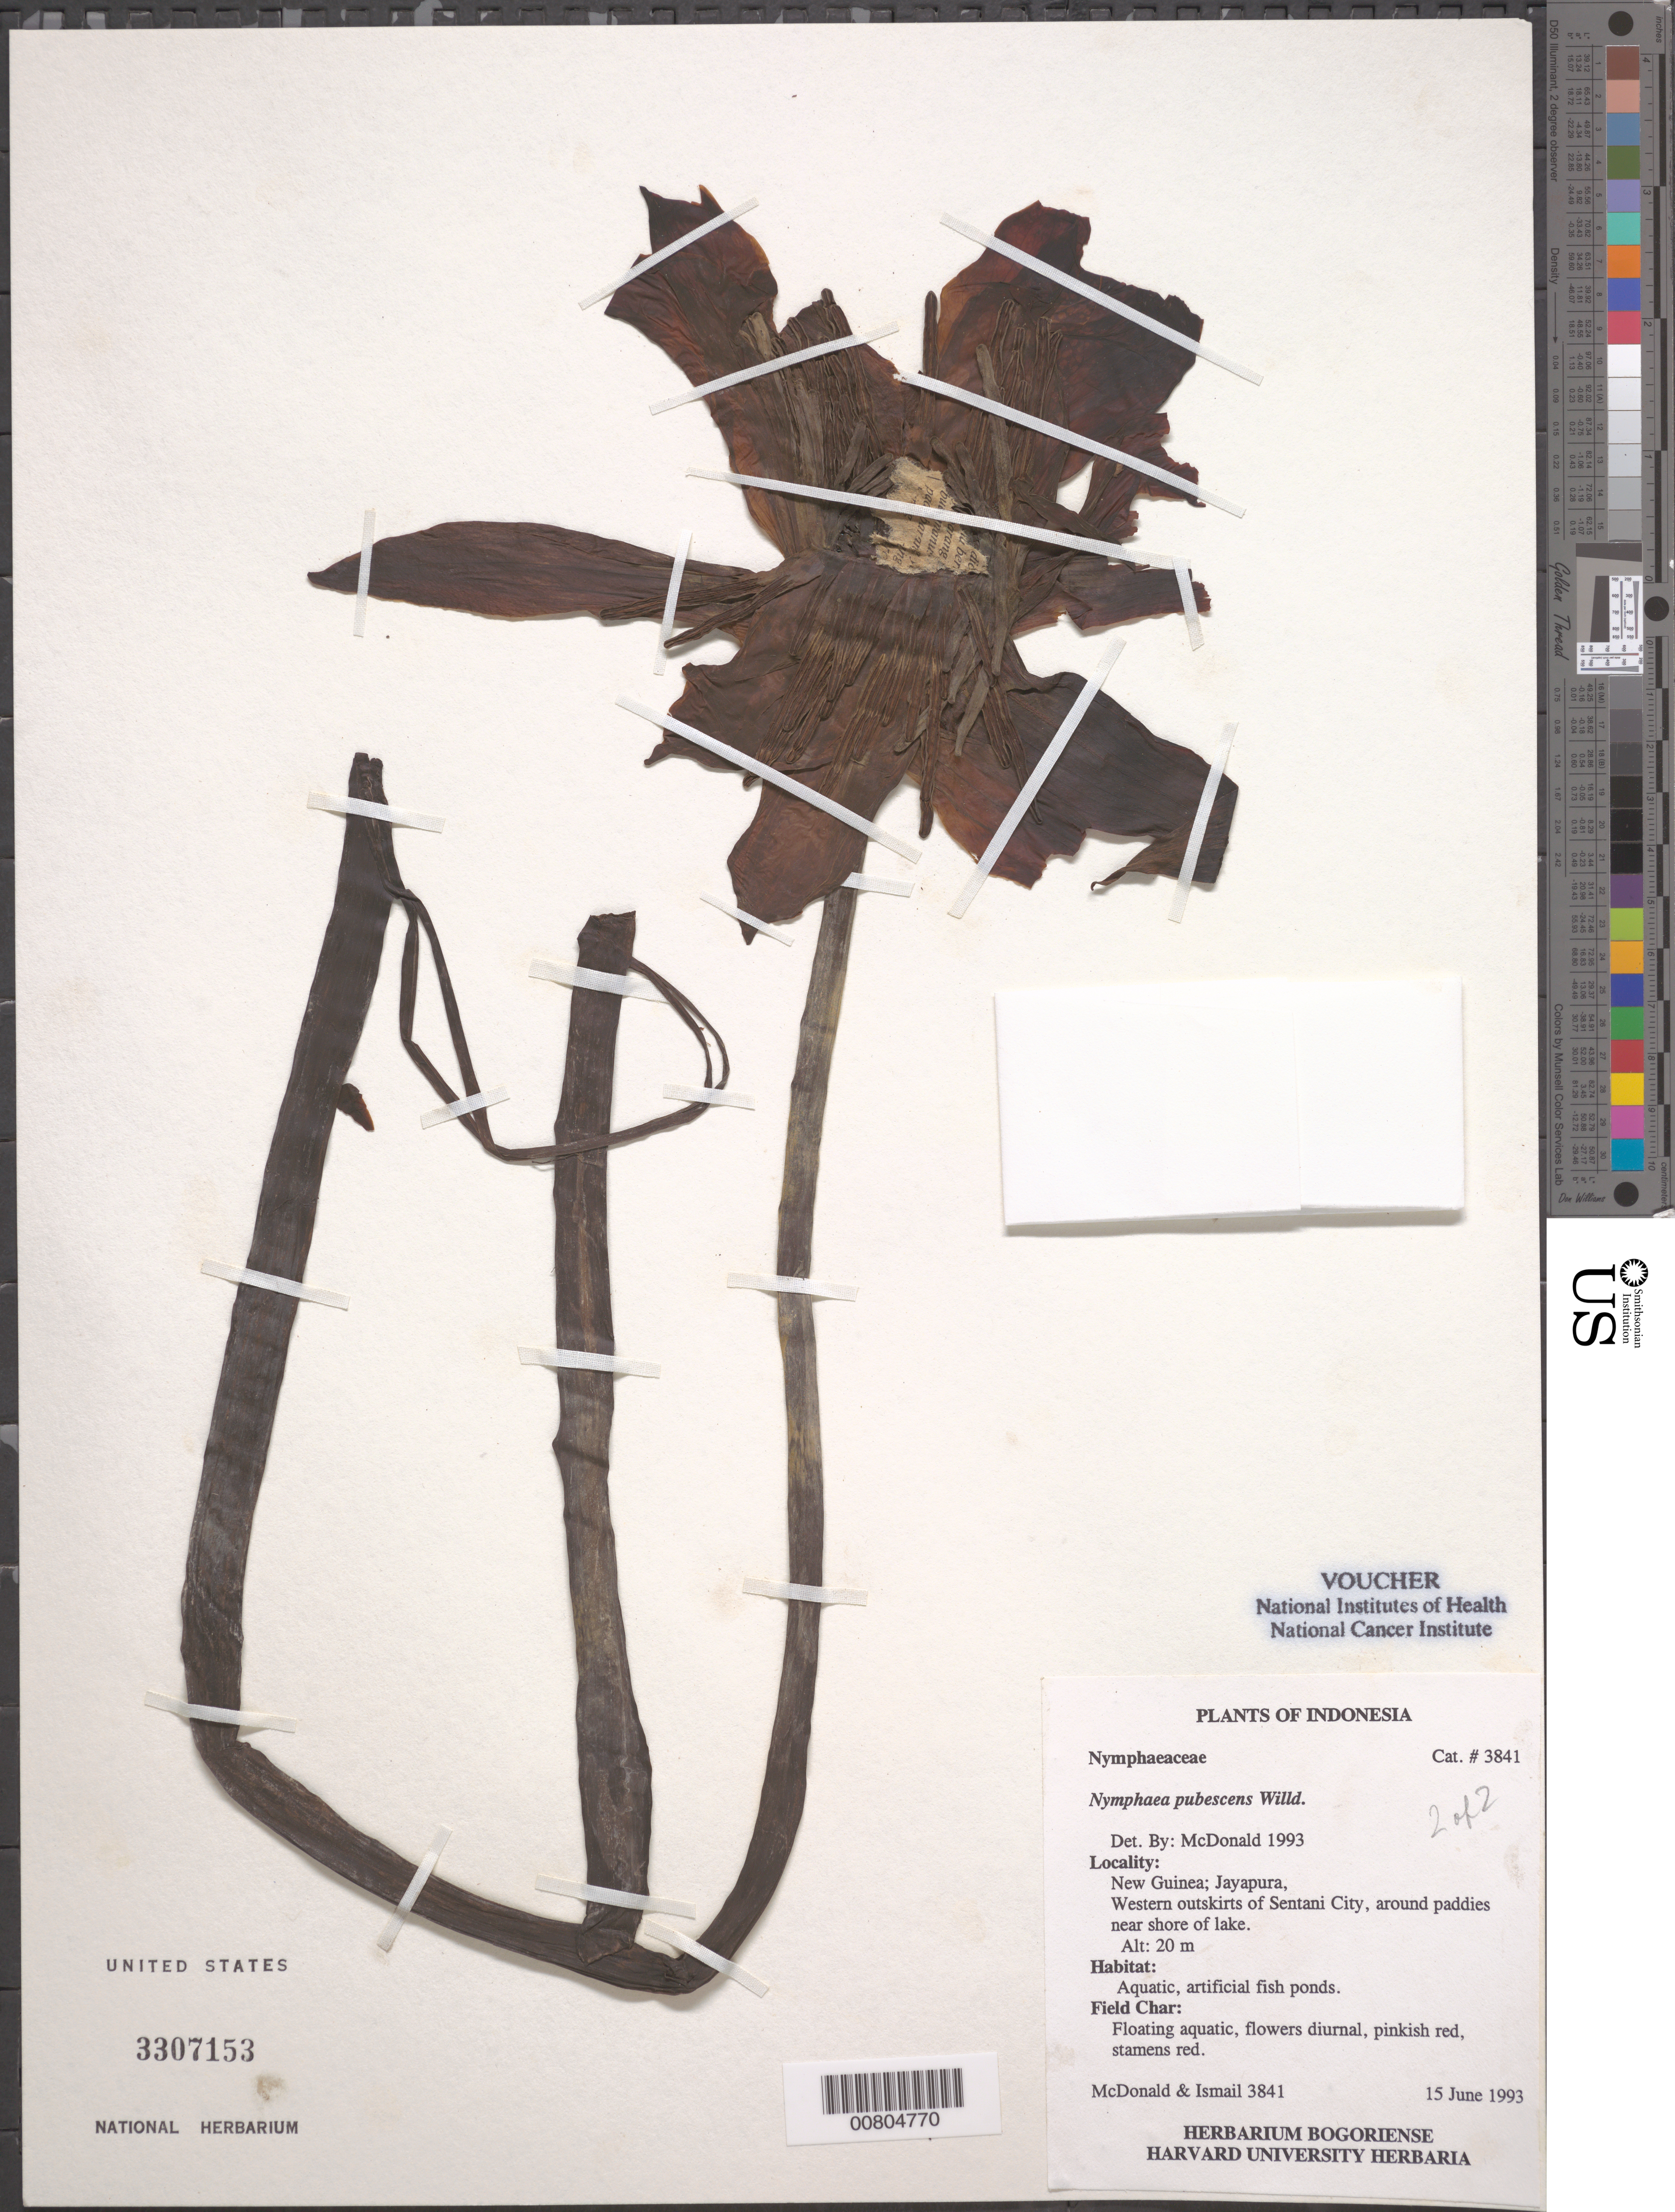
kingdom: Plantae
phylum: Tracheophyta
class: Magnoliopsida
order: Nymphaeales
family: Nymphaeaceae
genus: Nymphaea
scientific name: Nymphaea pubescens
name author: Willd.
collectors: J. A. McDonald & I. A. Rachman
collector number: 3841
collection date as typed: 15 Jun 1993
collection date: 1993-06-15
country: Indonesia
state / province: Papua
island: New Guinea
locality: Jayapura, western outskirts of Sentani city, around paddies near shore of lake. Irian Barat.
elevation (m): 20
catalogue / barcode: US 3307153